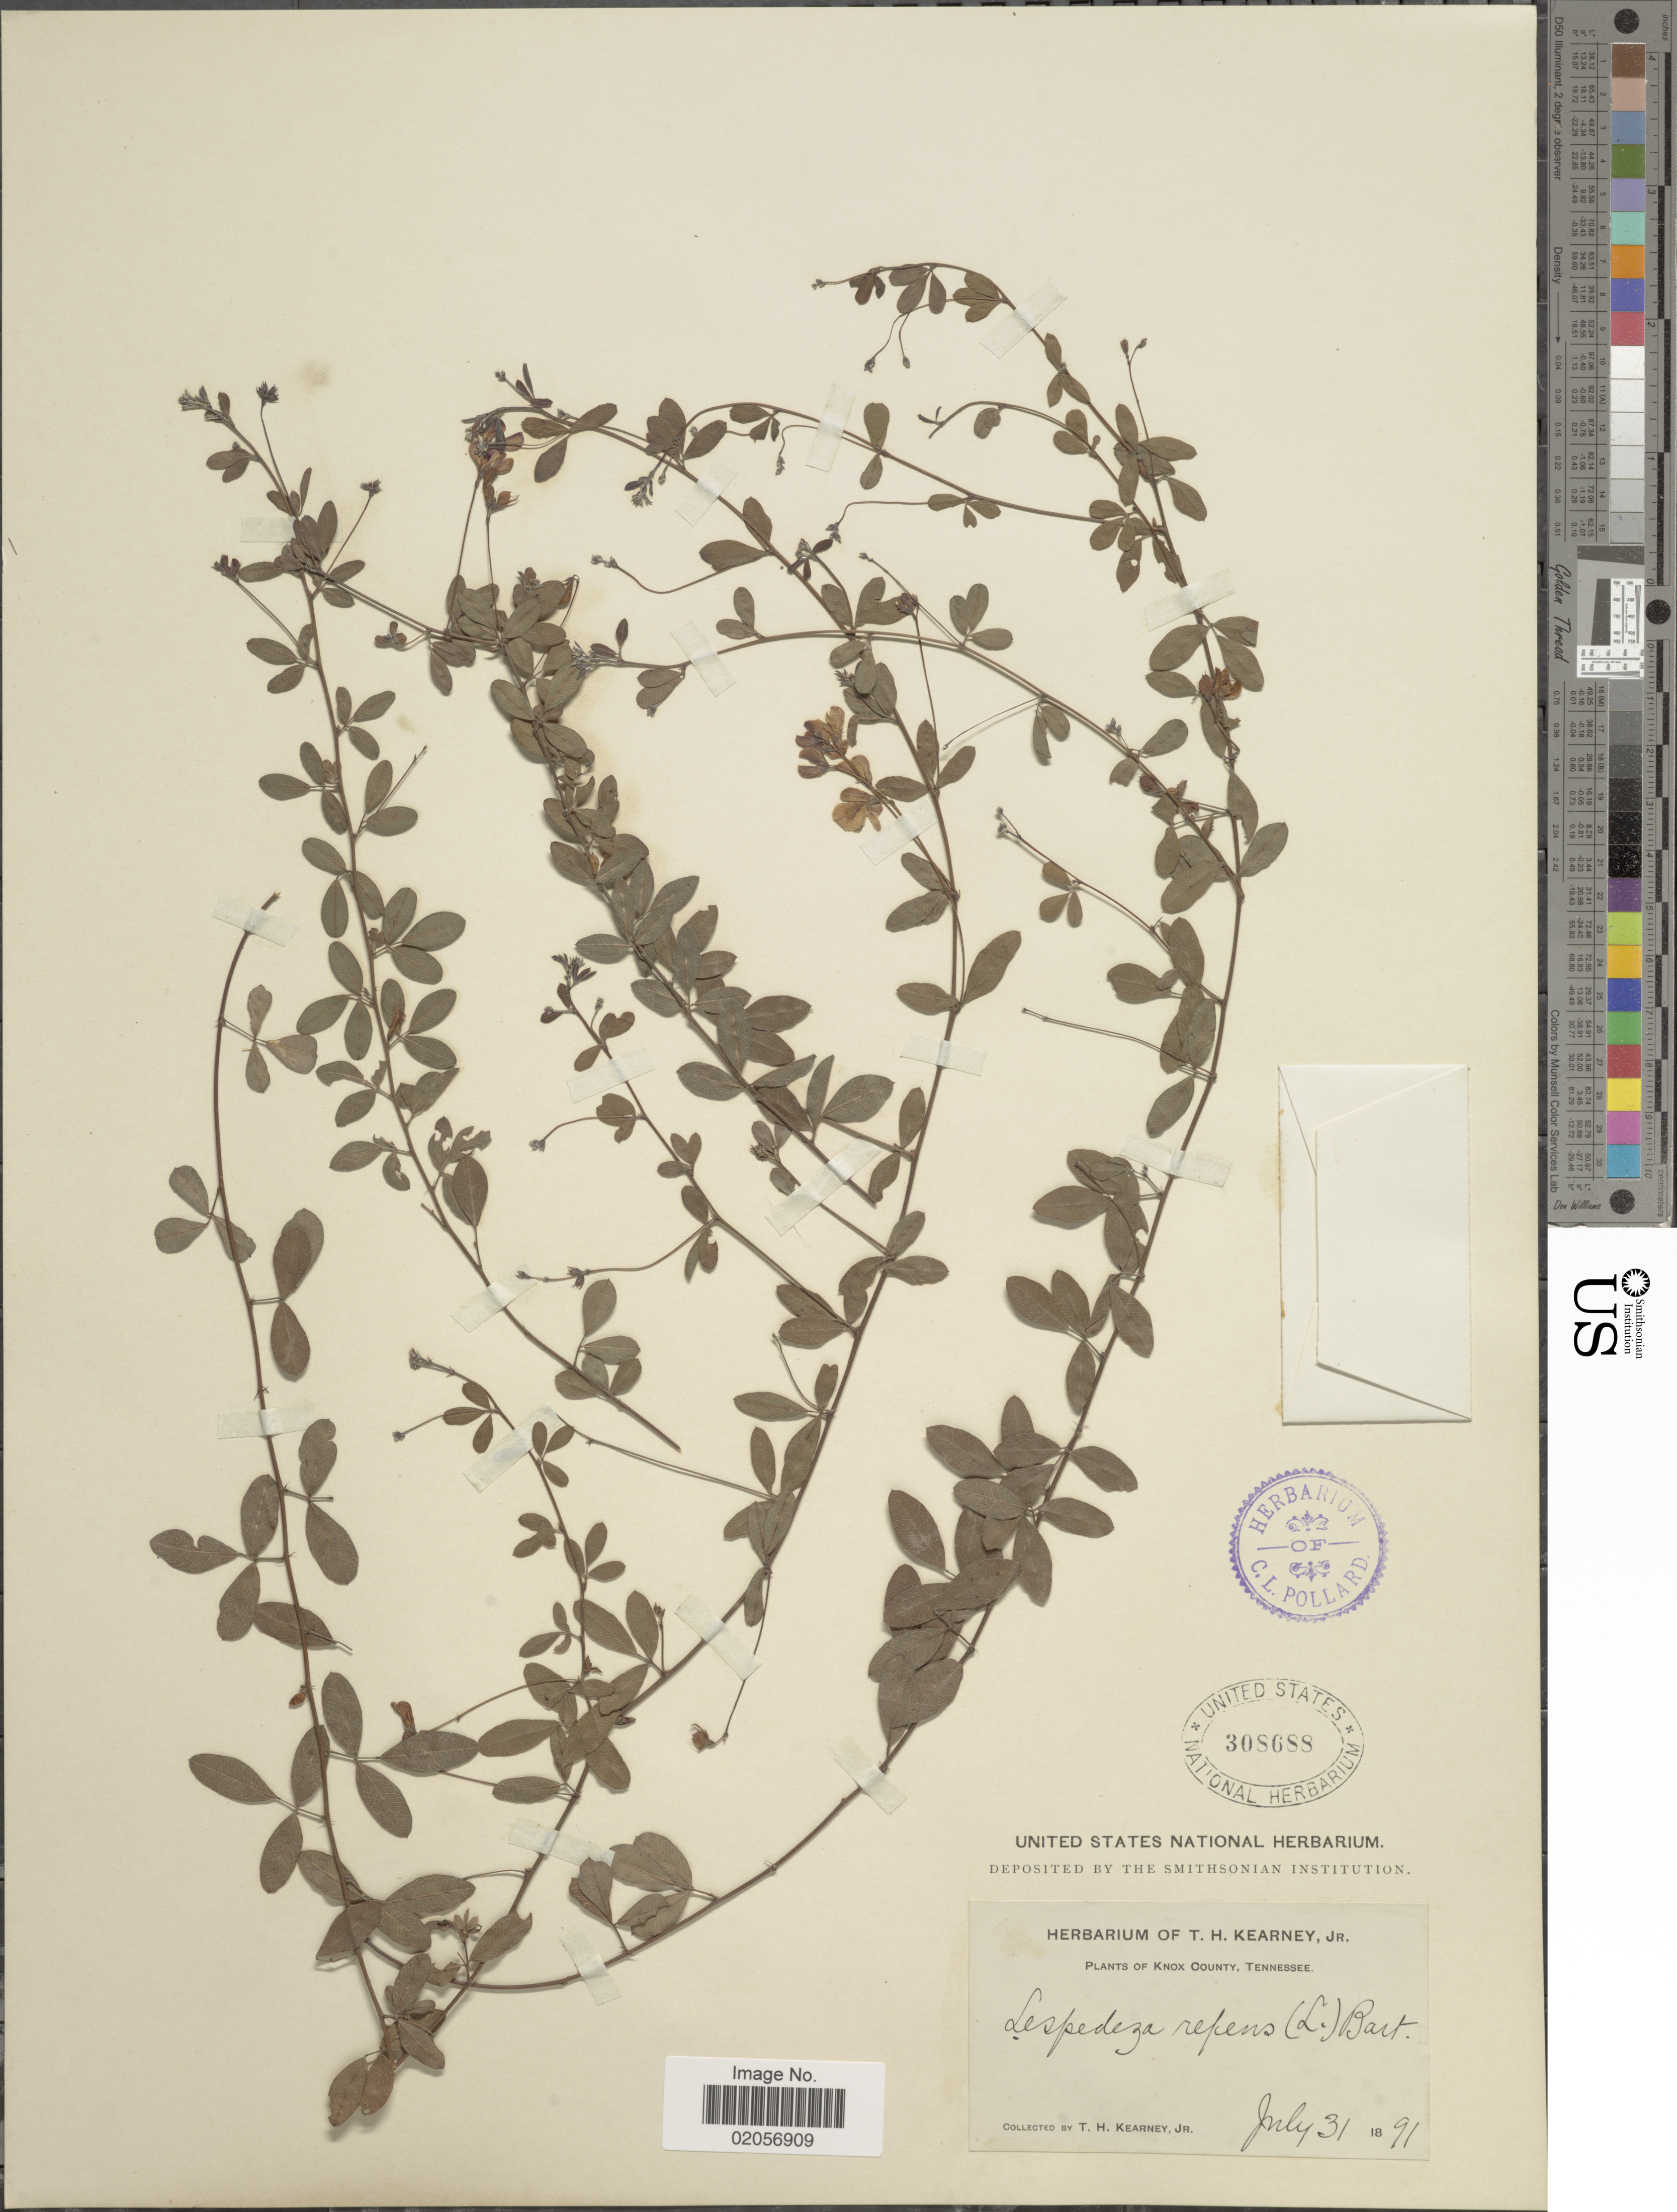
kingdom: Plantae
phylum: Tracheophyta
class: Magnoliopsida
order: Fabales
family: Fabaceae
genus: Lespedeza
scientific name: Lespedeza repens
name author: (L.) W.P.C. Barton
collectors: T. H. Kearney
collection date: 1891-07-31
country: United States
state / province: Tennessee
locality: Knox County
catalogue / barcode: US 308688